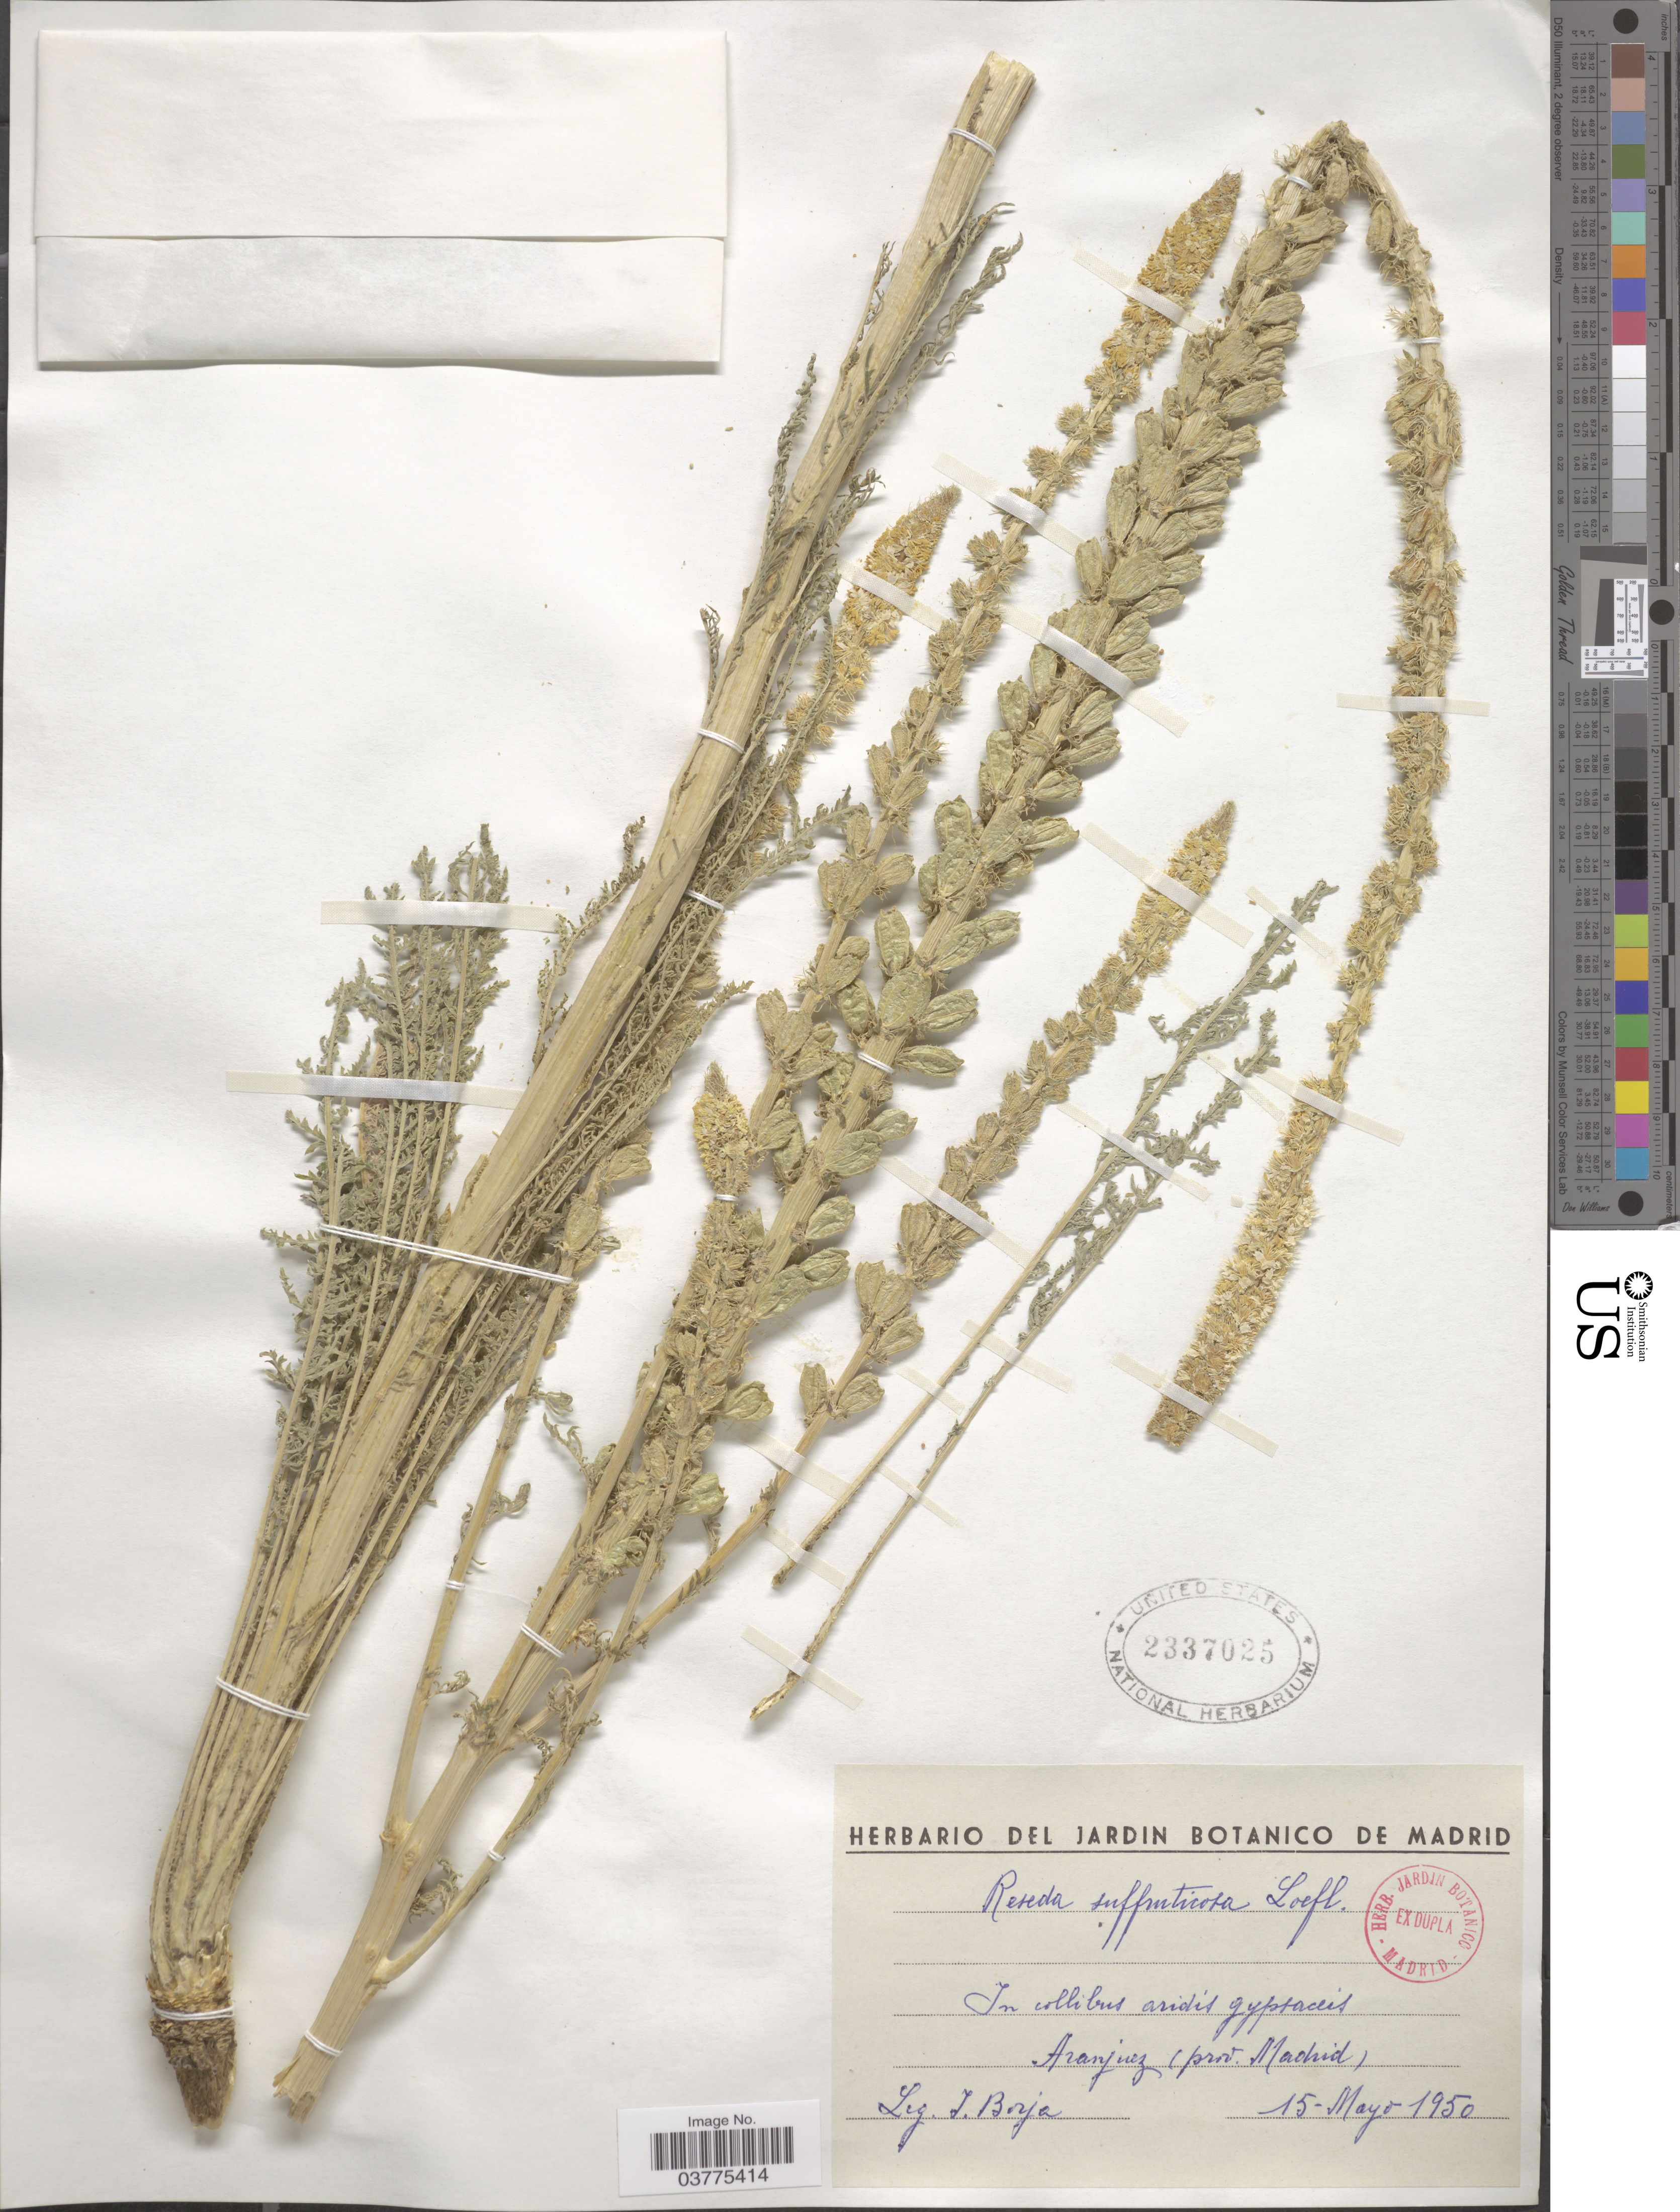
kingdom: Plantae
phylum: Tracheophyta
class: Magnoliopsida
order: Brassicales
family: Resedaceae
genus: Reseda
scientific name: Reseda suffruticulosa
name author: L.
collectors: J. Borja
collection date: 1950-05-15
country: Spain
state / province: Madrid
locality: In collibus aridis gypsaceis Aranjuez (prov. Madrid).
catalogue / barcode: US 2337025